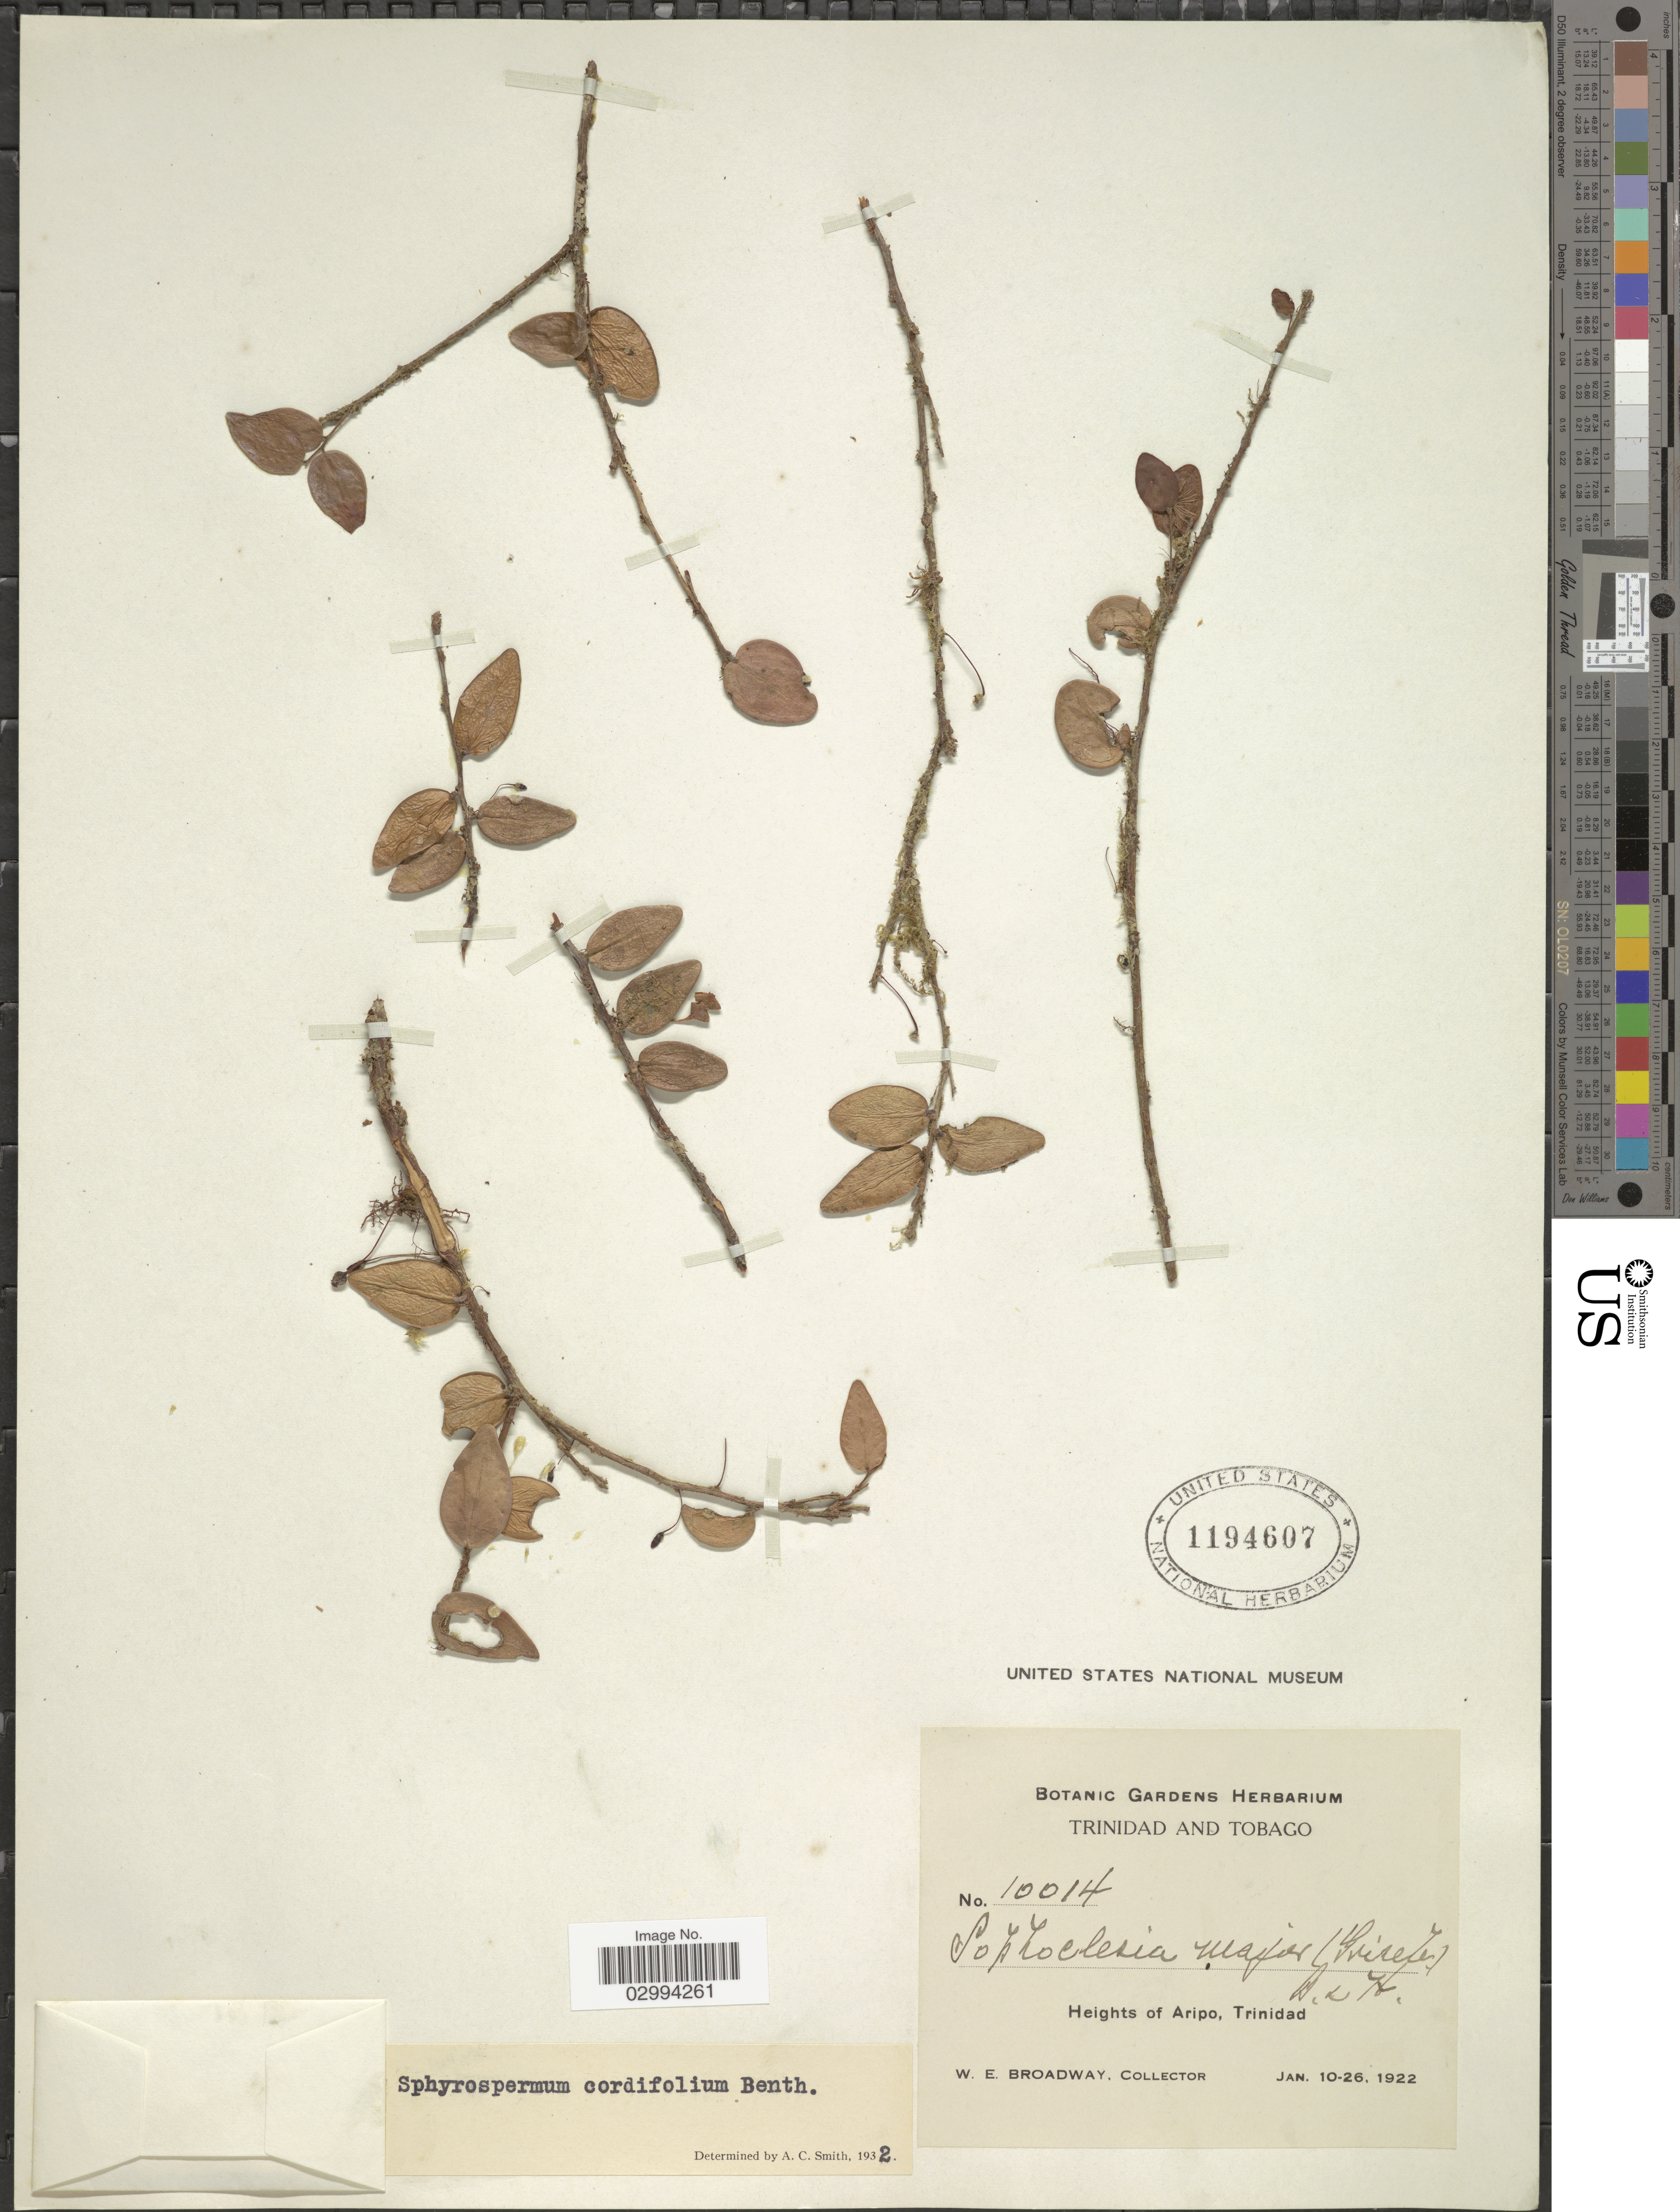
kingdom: Plantae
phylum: Tracheophyta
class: Magnoliopsida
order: Ericales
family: Ericaceae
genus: Sphyrospermum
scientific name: Sphyrospermum cordifolium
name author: Benth.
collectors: W. E. Broadway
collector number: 10014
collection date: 1922-01-10/1922-01-26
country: Trinidad and Tobago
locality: Heights of Aripo, Trinidad.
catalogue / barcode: US 1194607